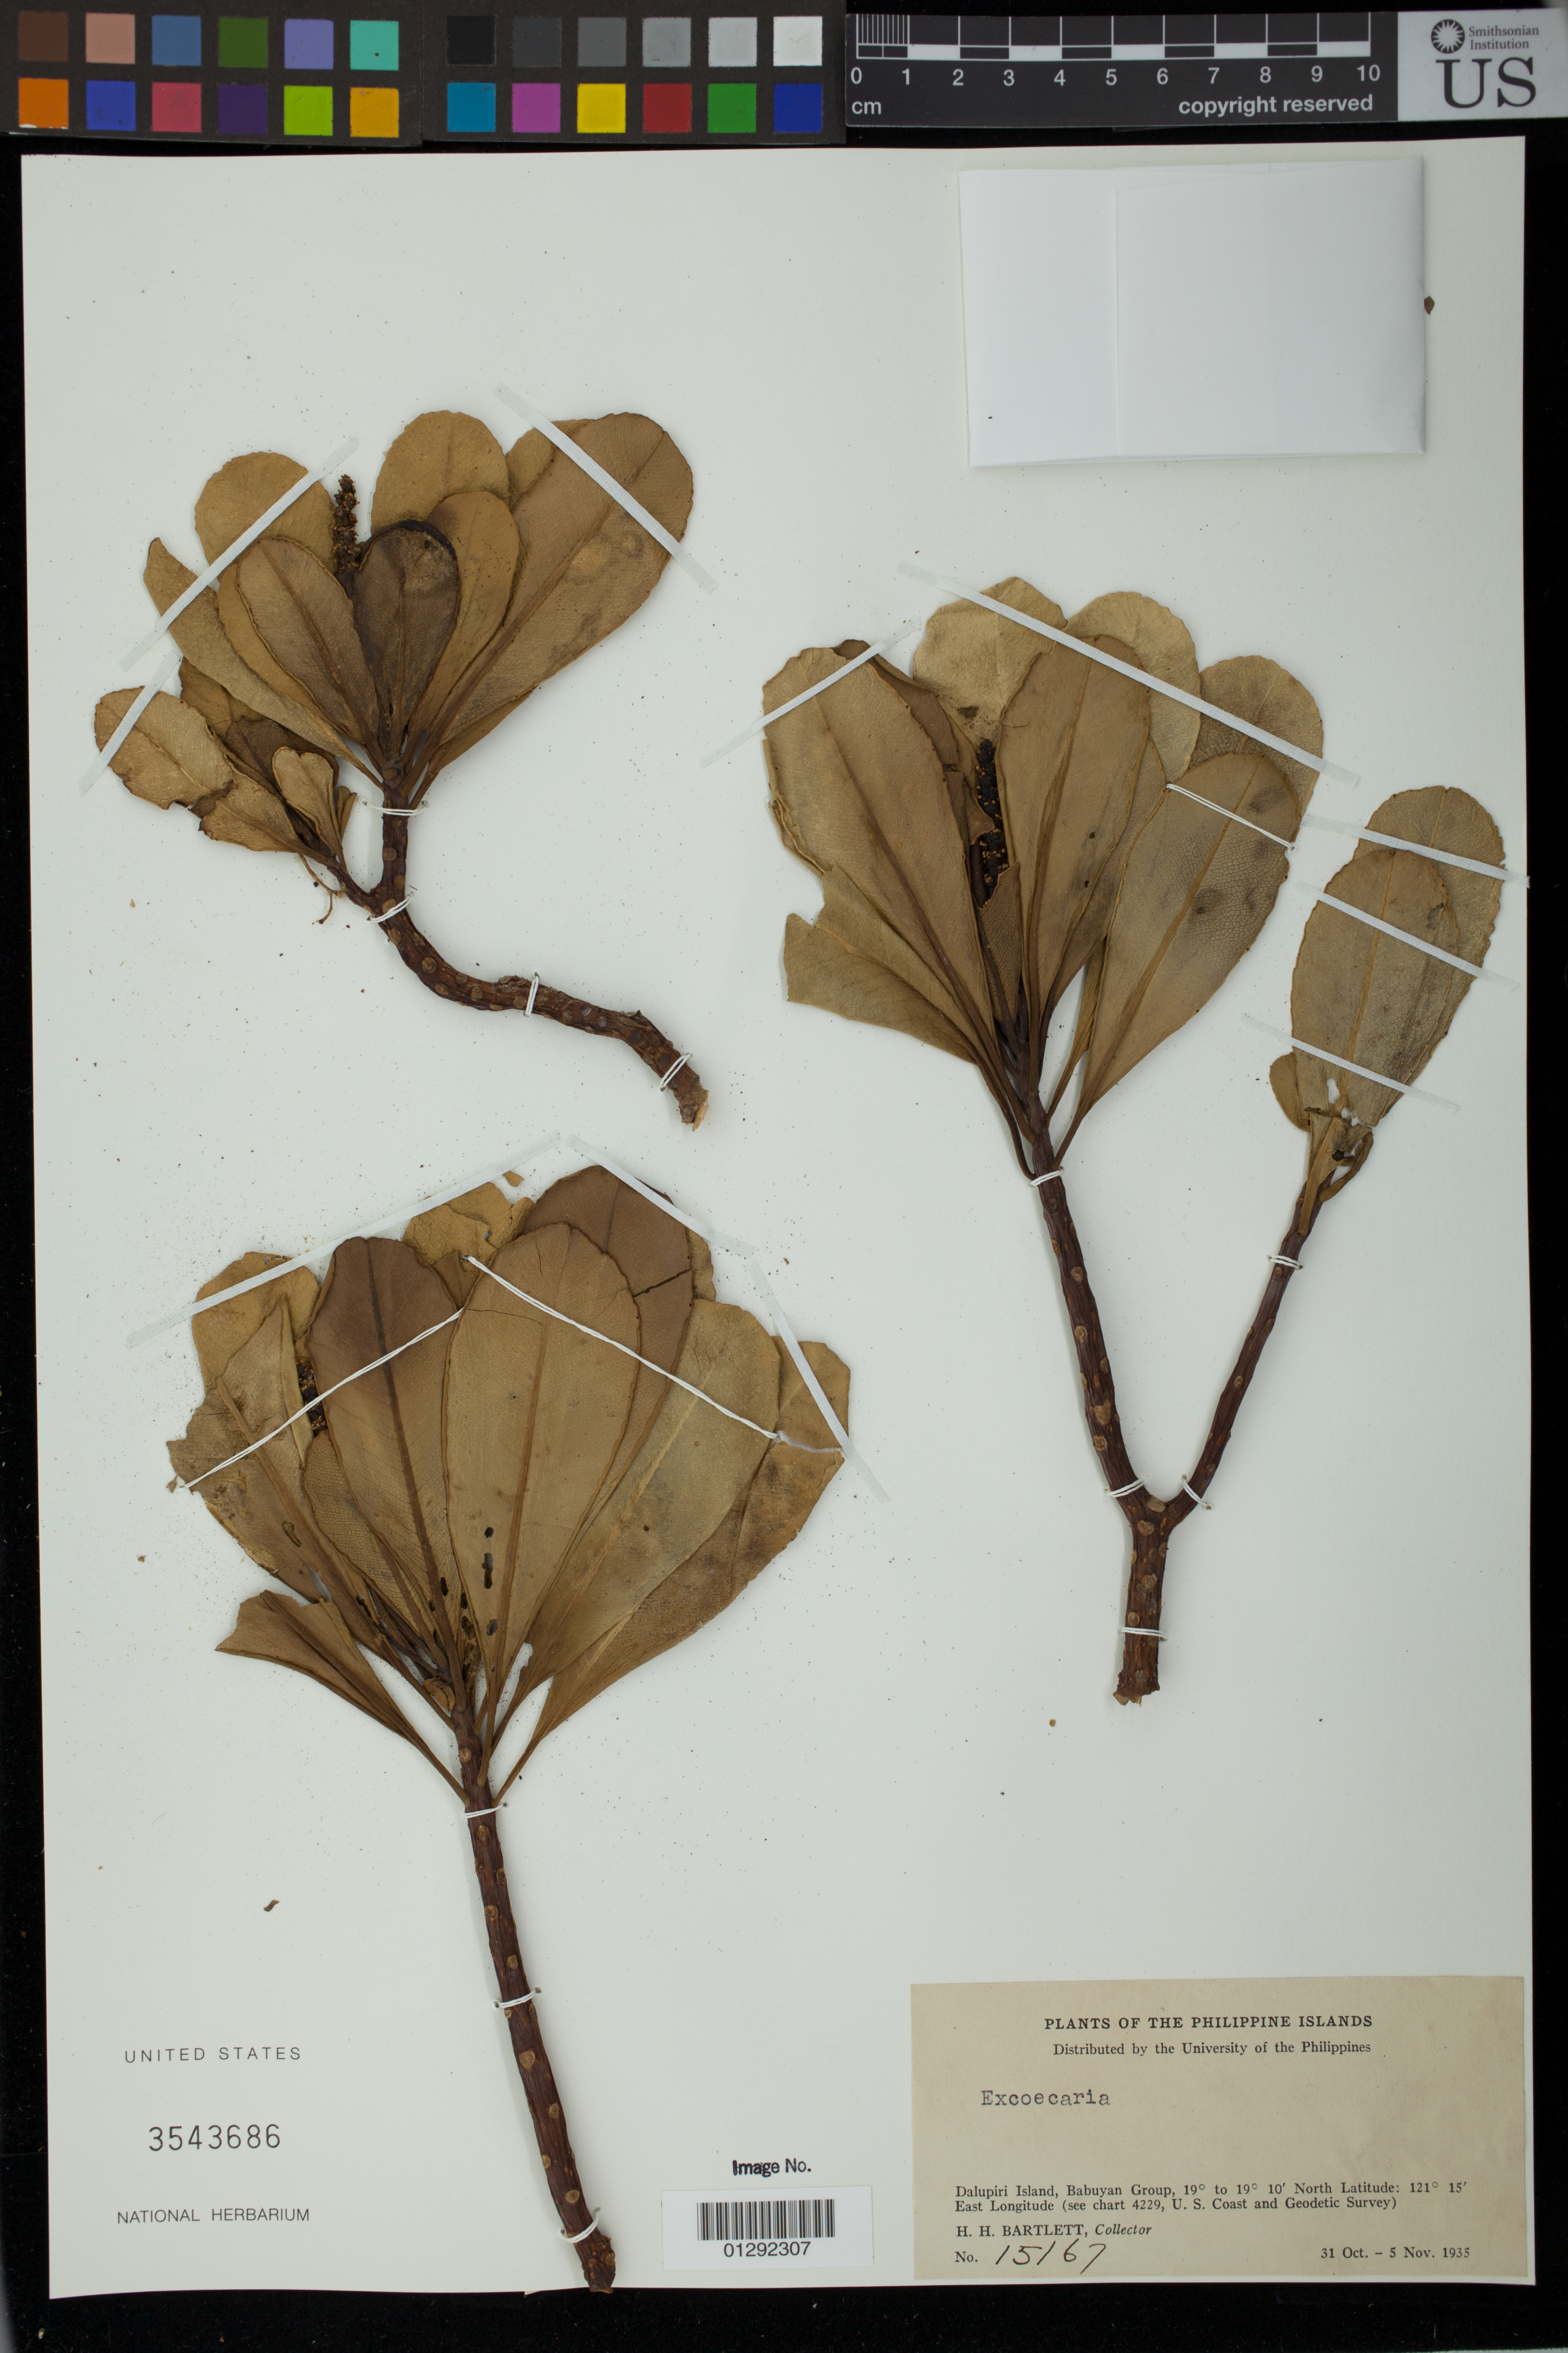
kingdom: Plantae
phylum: Tracheophyta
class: Magnoliopsida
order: Malpighiales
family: Euphorbiaceae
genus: Excoecaria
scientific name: Excoecaria sp.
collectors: H. H. Bartlett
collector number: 15167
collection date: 1935-10-31/1935-11-05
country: Philippines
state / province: Cagayan Valley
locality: Dalupiri Island, Babuyan Group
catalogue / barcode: US 3543686